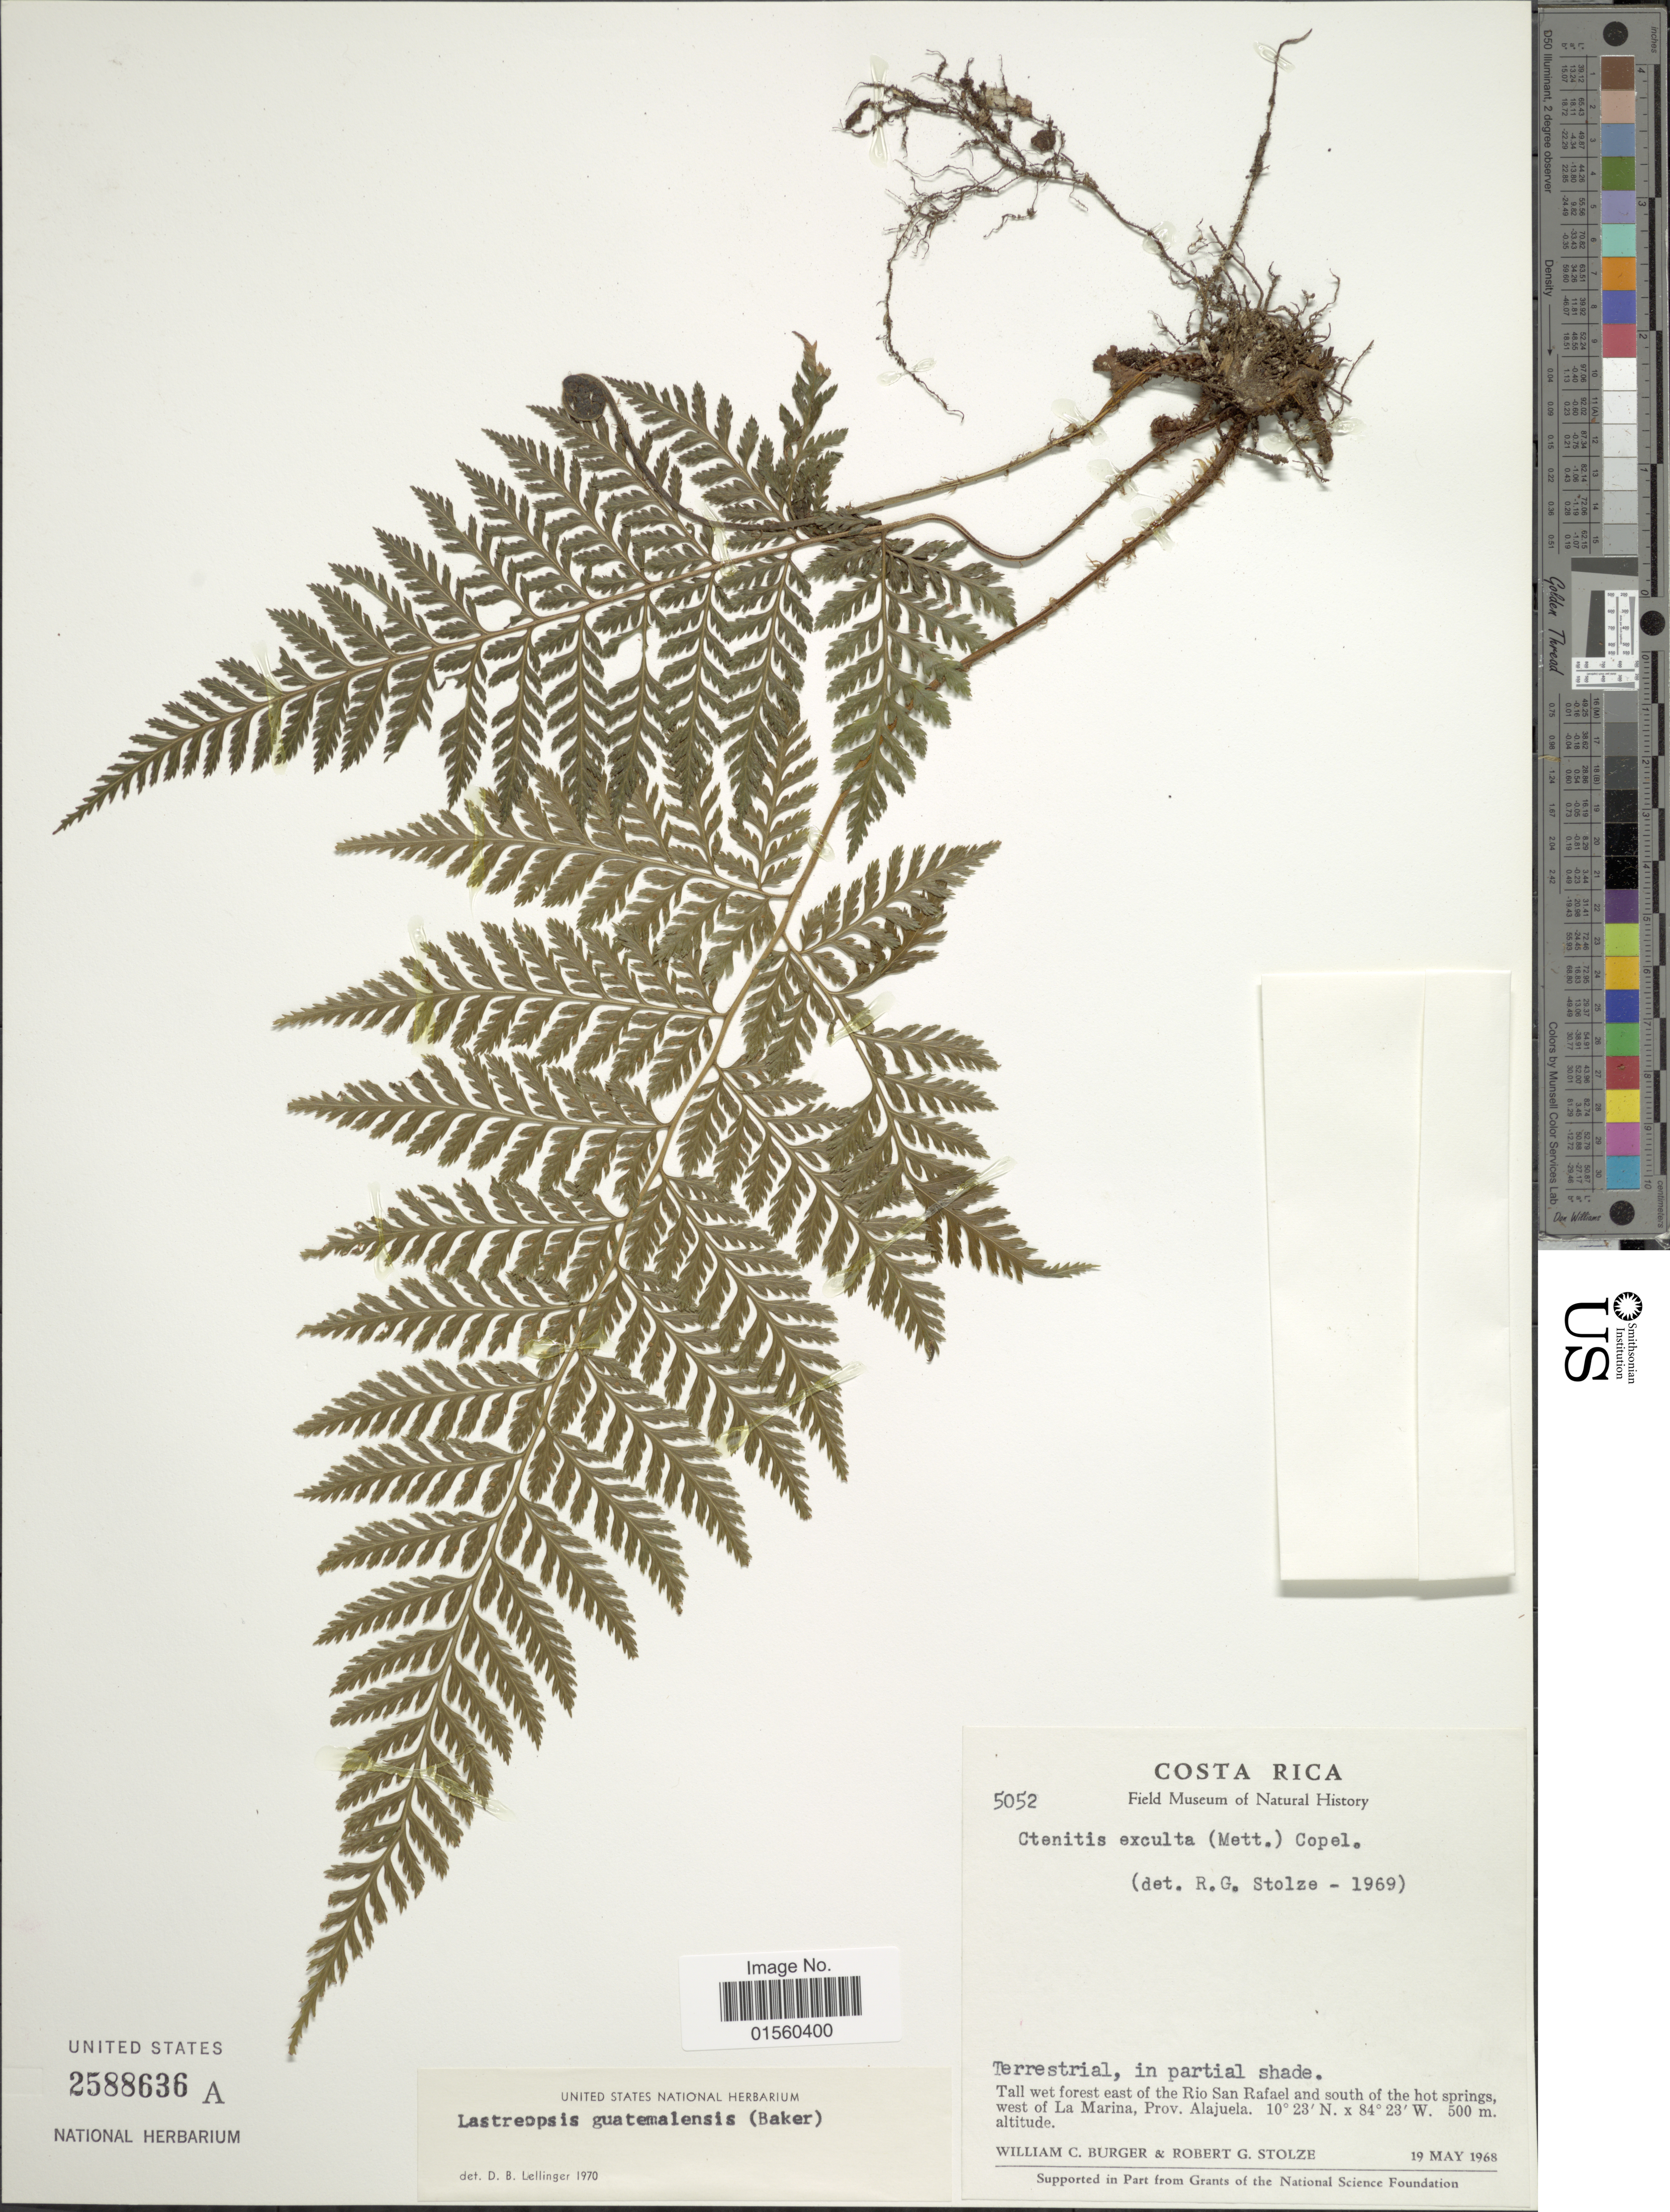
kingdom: Plantae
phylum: Tracheophyta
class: Polypodiopsida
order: Polypodiales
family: Dryopteridaceae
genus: Parapolystichum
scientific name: Parapolystichum excultum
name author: (Mett.) Labiak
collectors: W. Burger & R. G. Stolze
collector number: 5052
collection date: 1968-05-19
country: Costa Rica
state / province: Alajuela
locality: Tall wet forest east of the Rio San Rafael and south of the hot springs, west of La Marina, Prov. Alajuela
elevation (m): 500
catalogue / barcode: US 2588636A